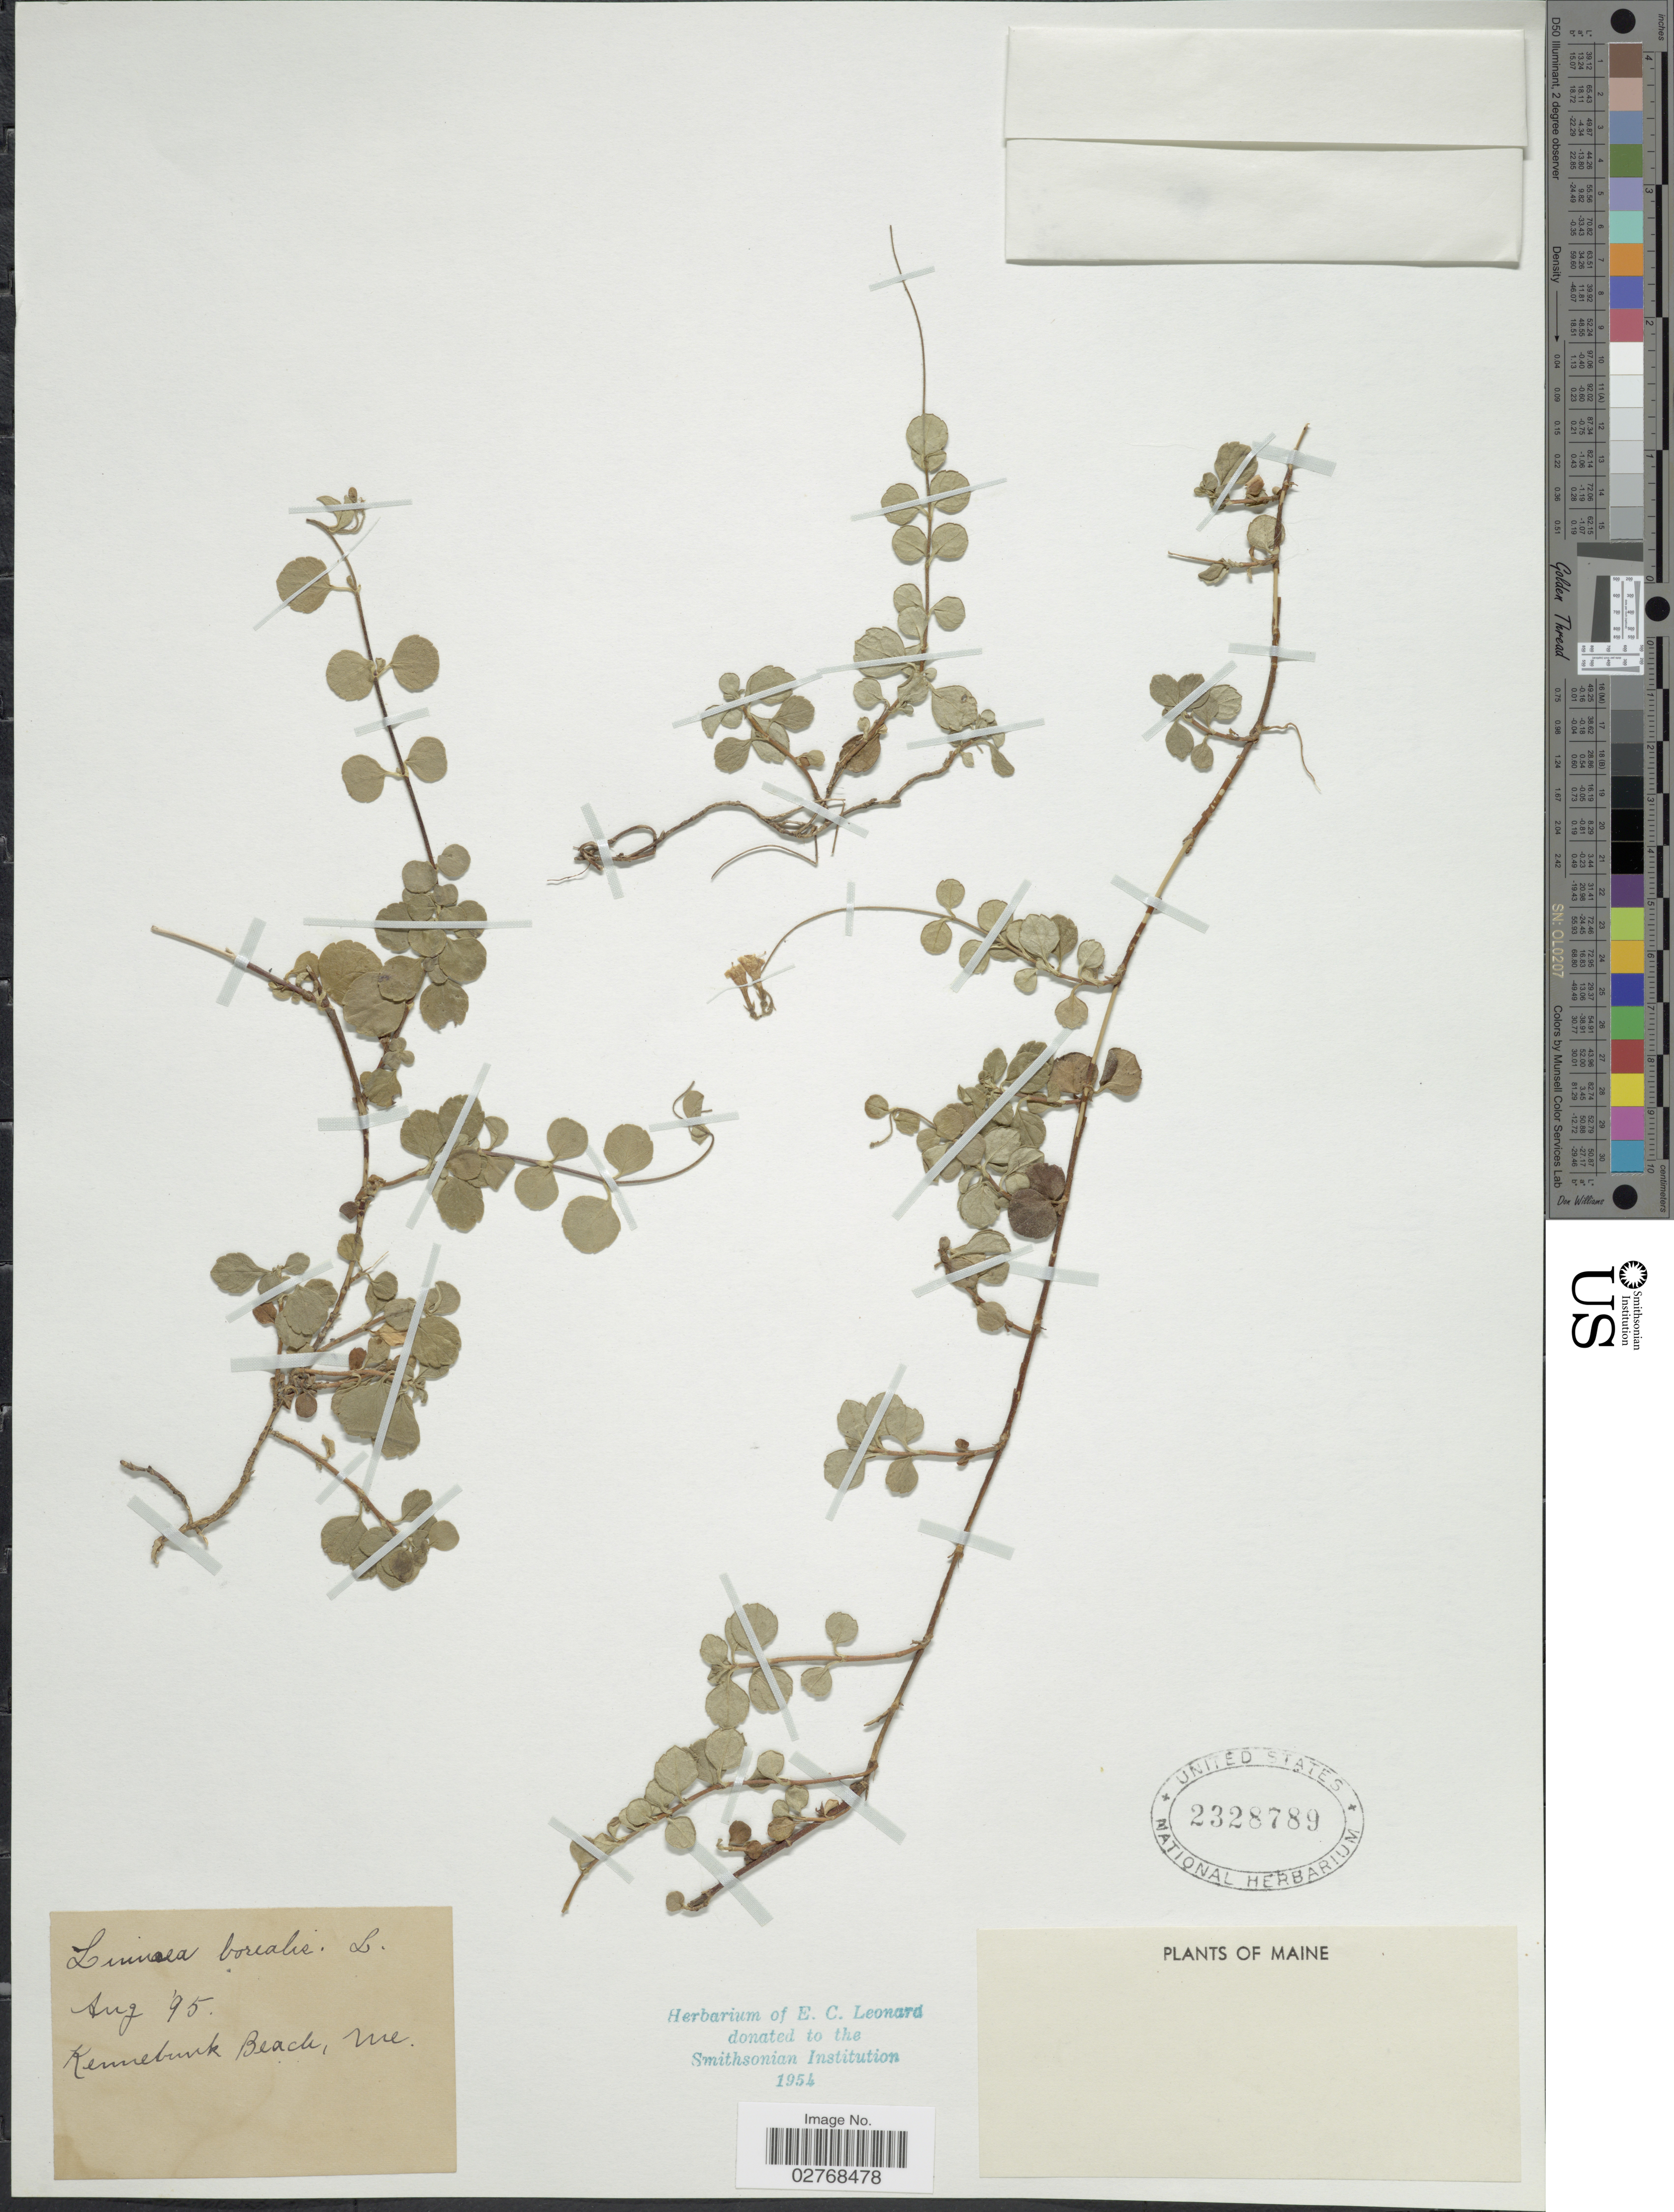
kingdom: Plantae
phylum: Tracheophyta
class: Magnoliopsida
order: Dipsacales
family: Caprifoliaceae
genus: Linnaea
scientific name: Linnaea borealis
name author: L.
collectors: ex herb. E.C. Leonard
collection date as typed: Transcribed d/m/y: /8/95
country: United States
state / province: Maine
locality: Kennebunk Beach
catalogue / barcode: US 2328789